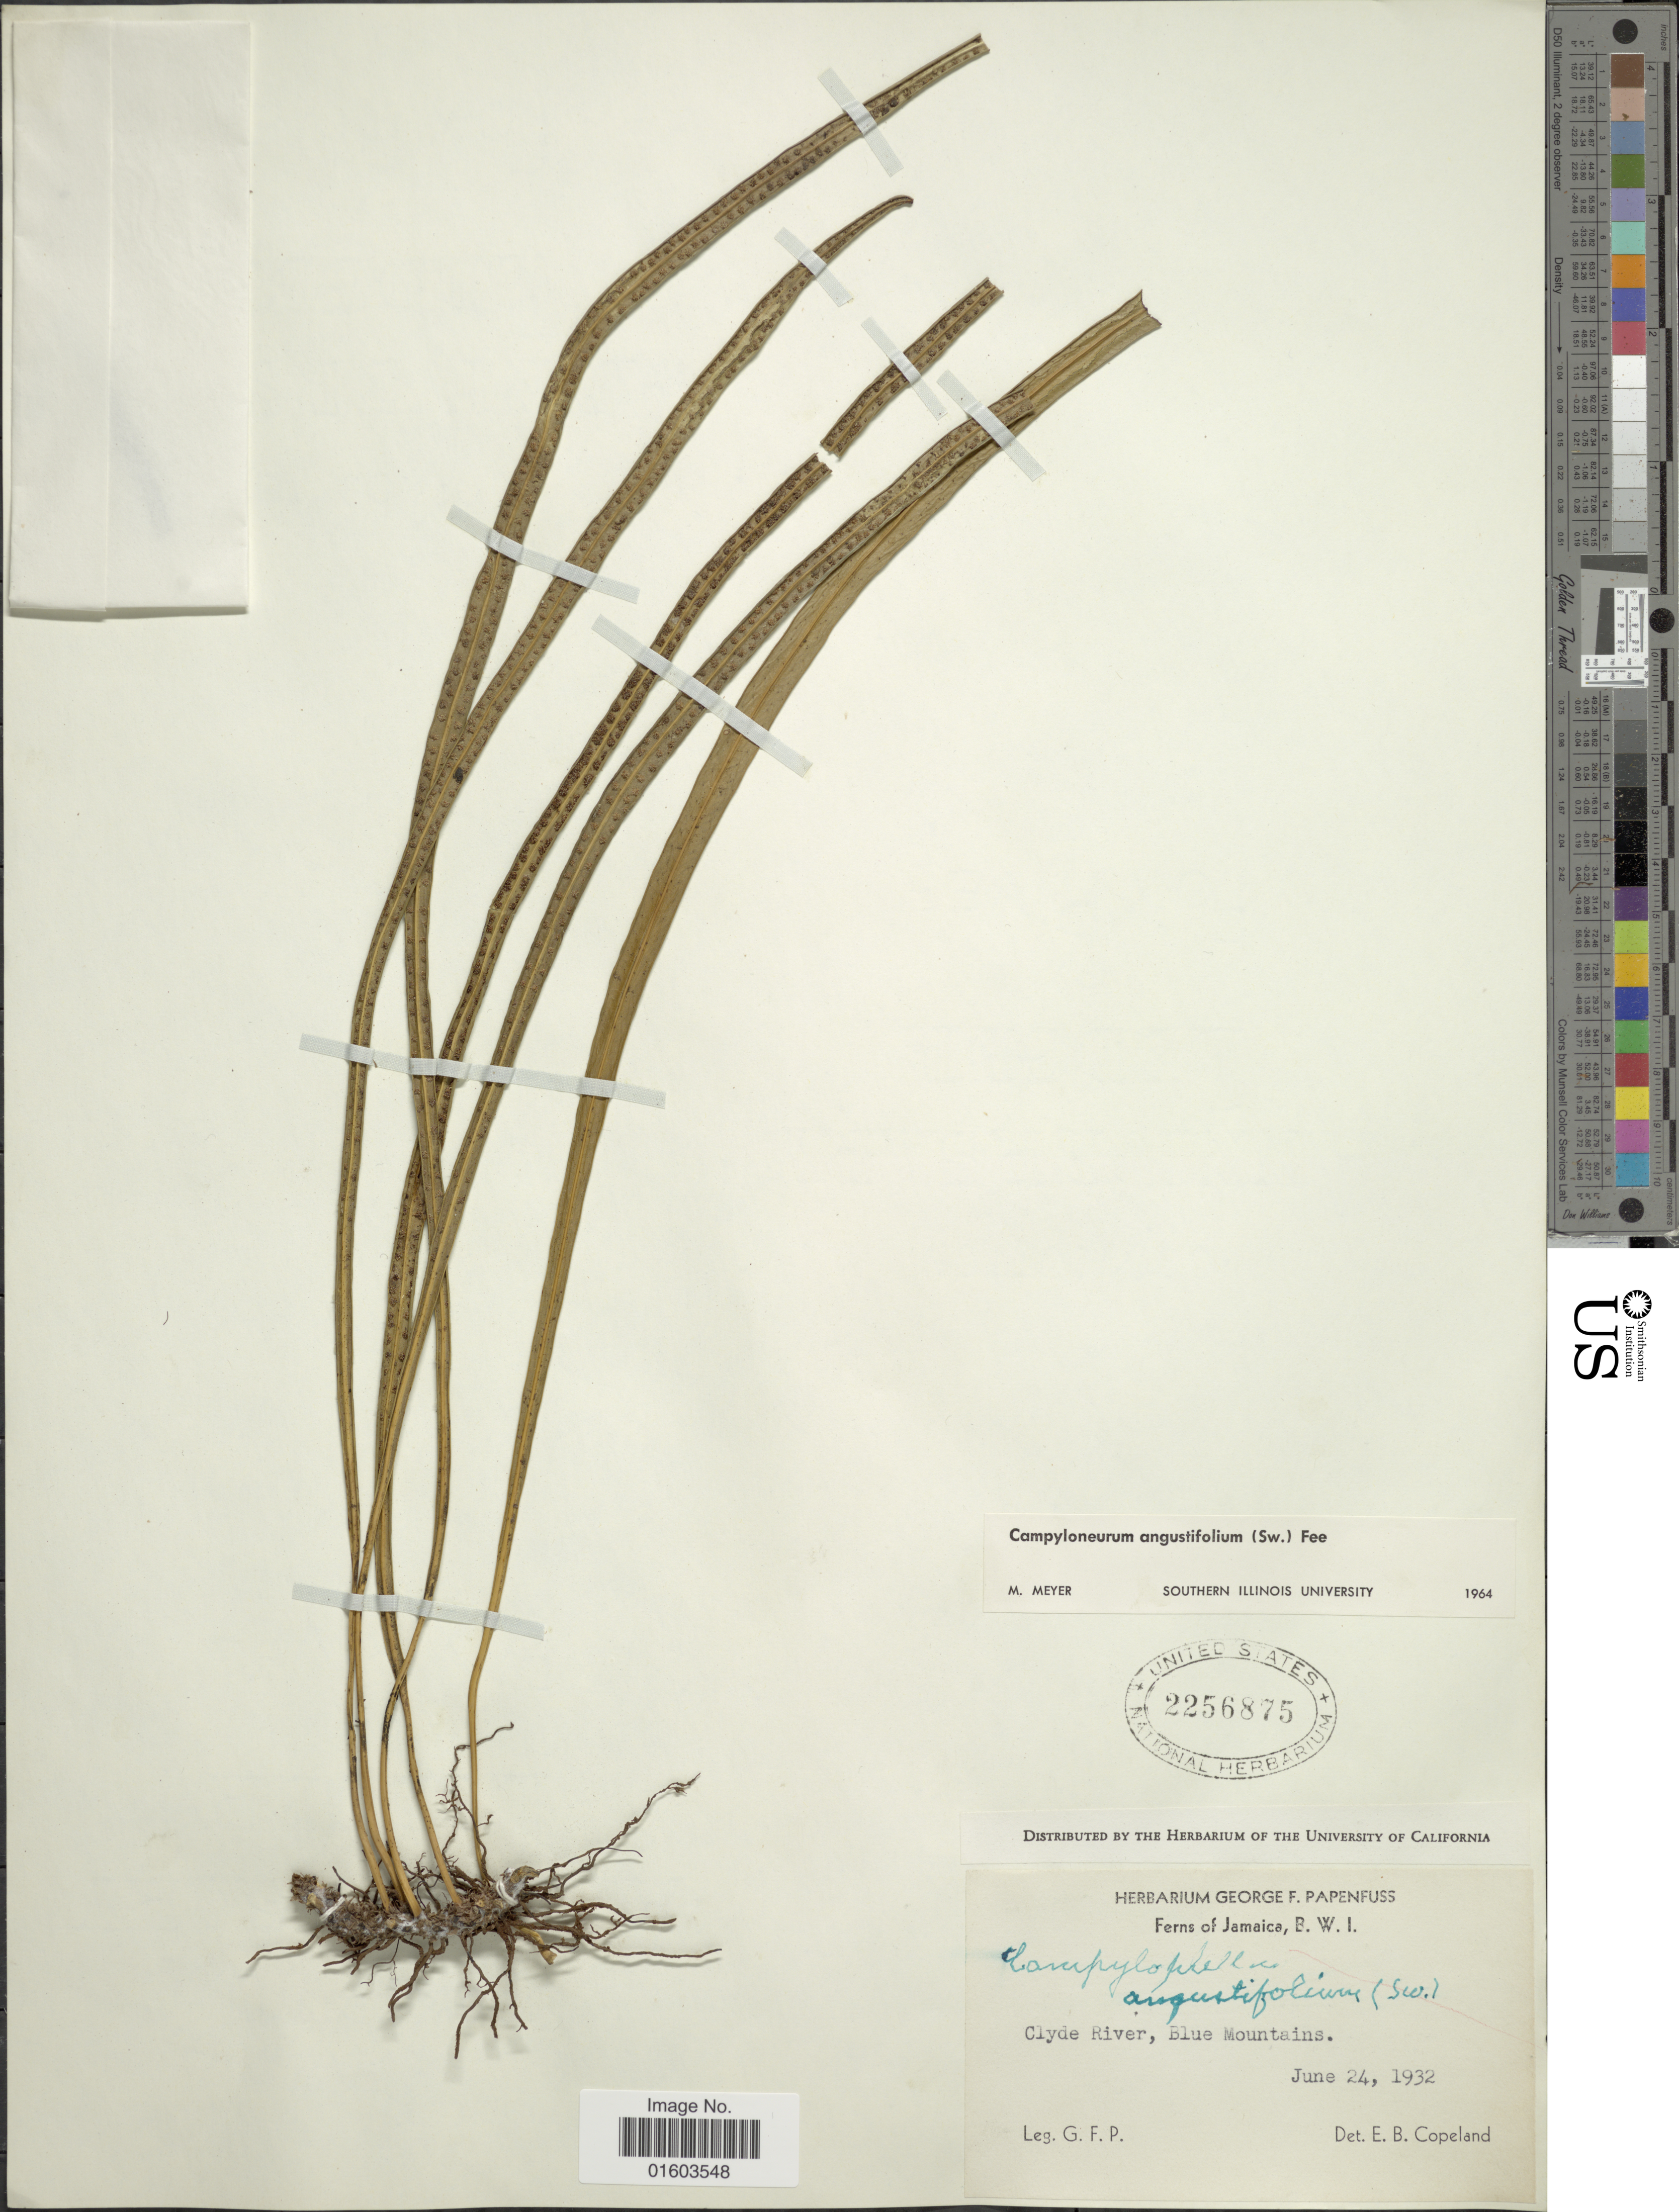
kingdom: Plantae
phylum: Tracheophyta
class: Polypodiopsida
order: Polypodiales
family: Polypodiaceae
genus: Campyloneurum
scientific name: Campyloneurum angustifolium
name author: (Sw.) Fée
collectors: G. Papenfuss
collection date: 1932-06-24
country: Jamaica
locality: Clyde River, Blue Mountains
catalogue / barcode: US 2256875